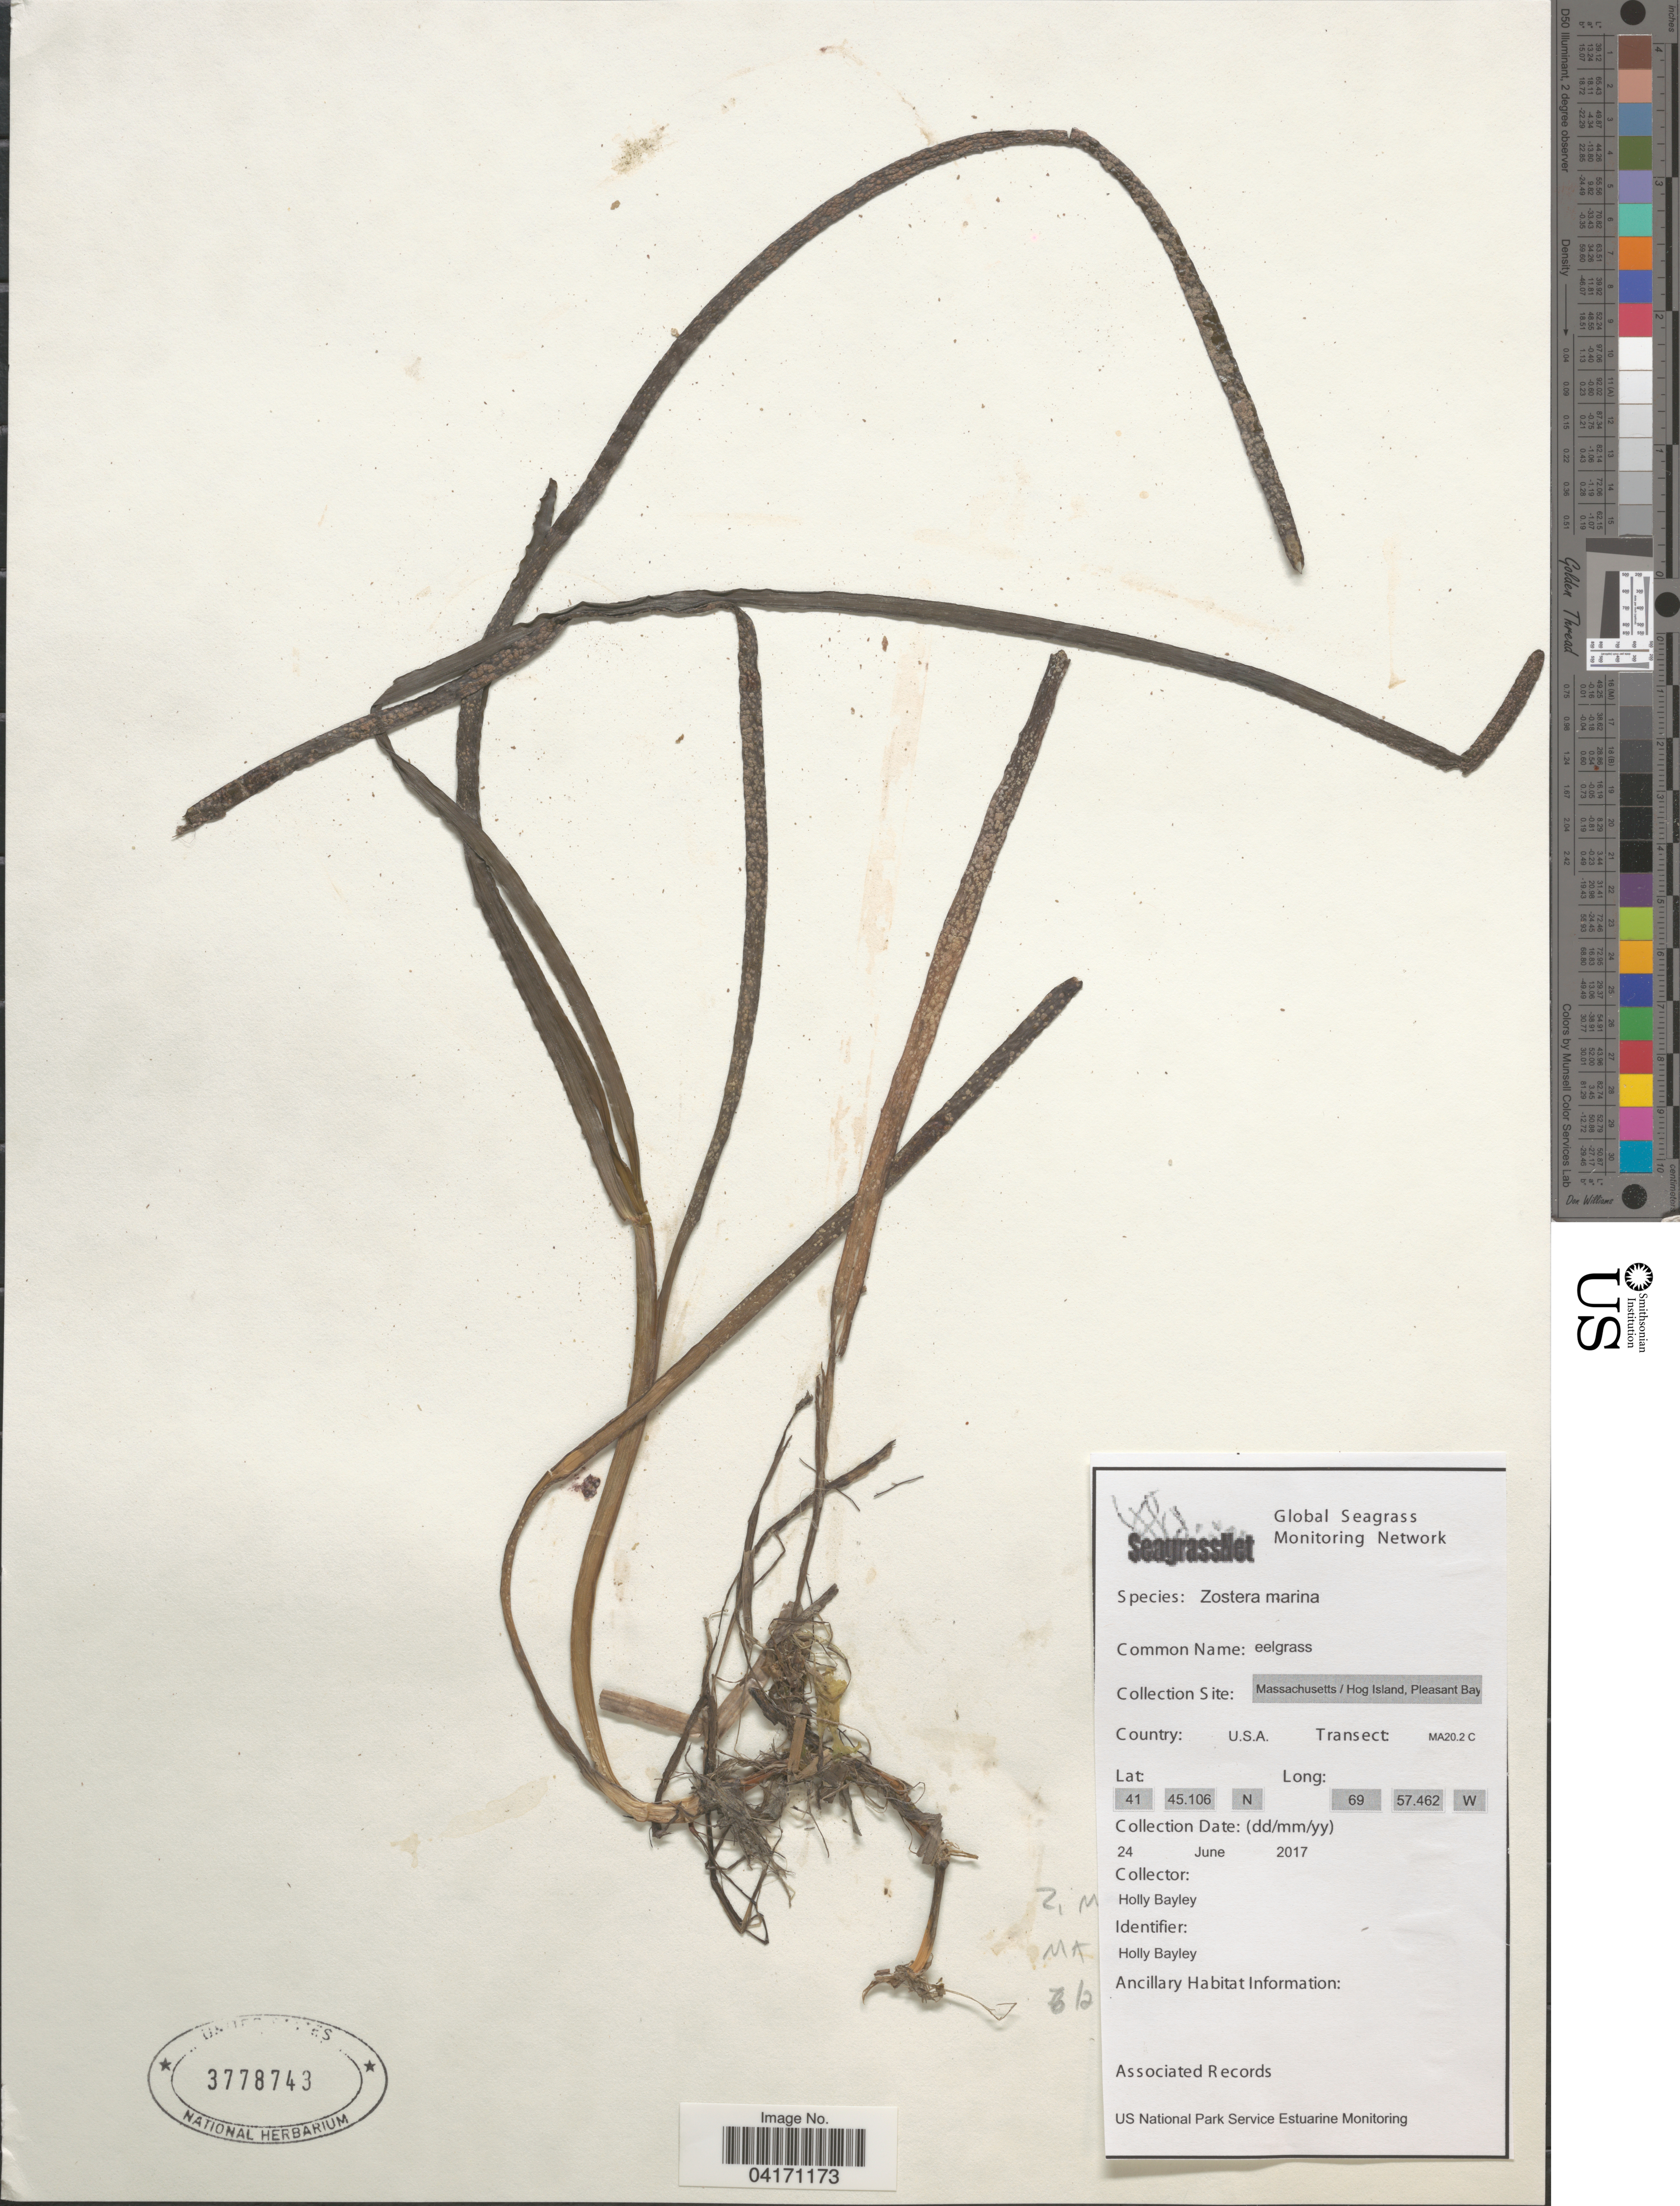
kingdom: Plantae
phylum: Tracheophyta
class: Liliopsida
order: Alismatales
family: Zosteraceae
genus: Zostera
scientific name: Zostera marina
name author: L.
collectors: H. Bayley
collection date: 2017-06-24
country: United States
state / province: Massachusetts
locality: Hog Island, Pleasant Bay. Transect: MA20.2 C.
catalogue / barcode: US 3778743